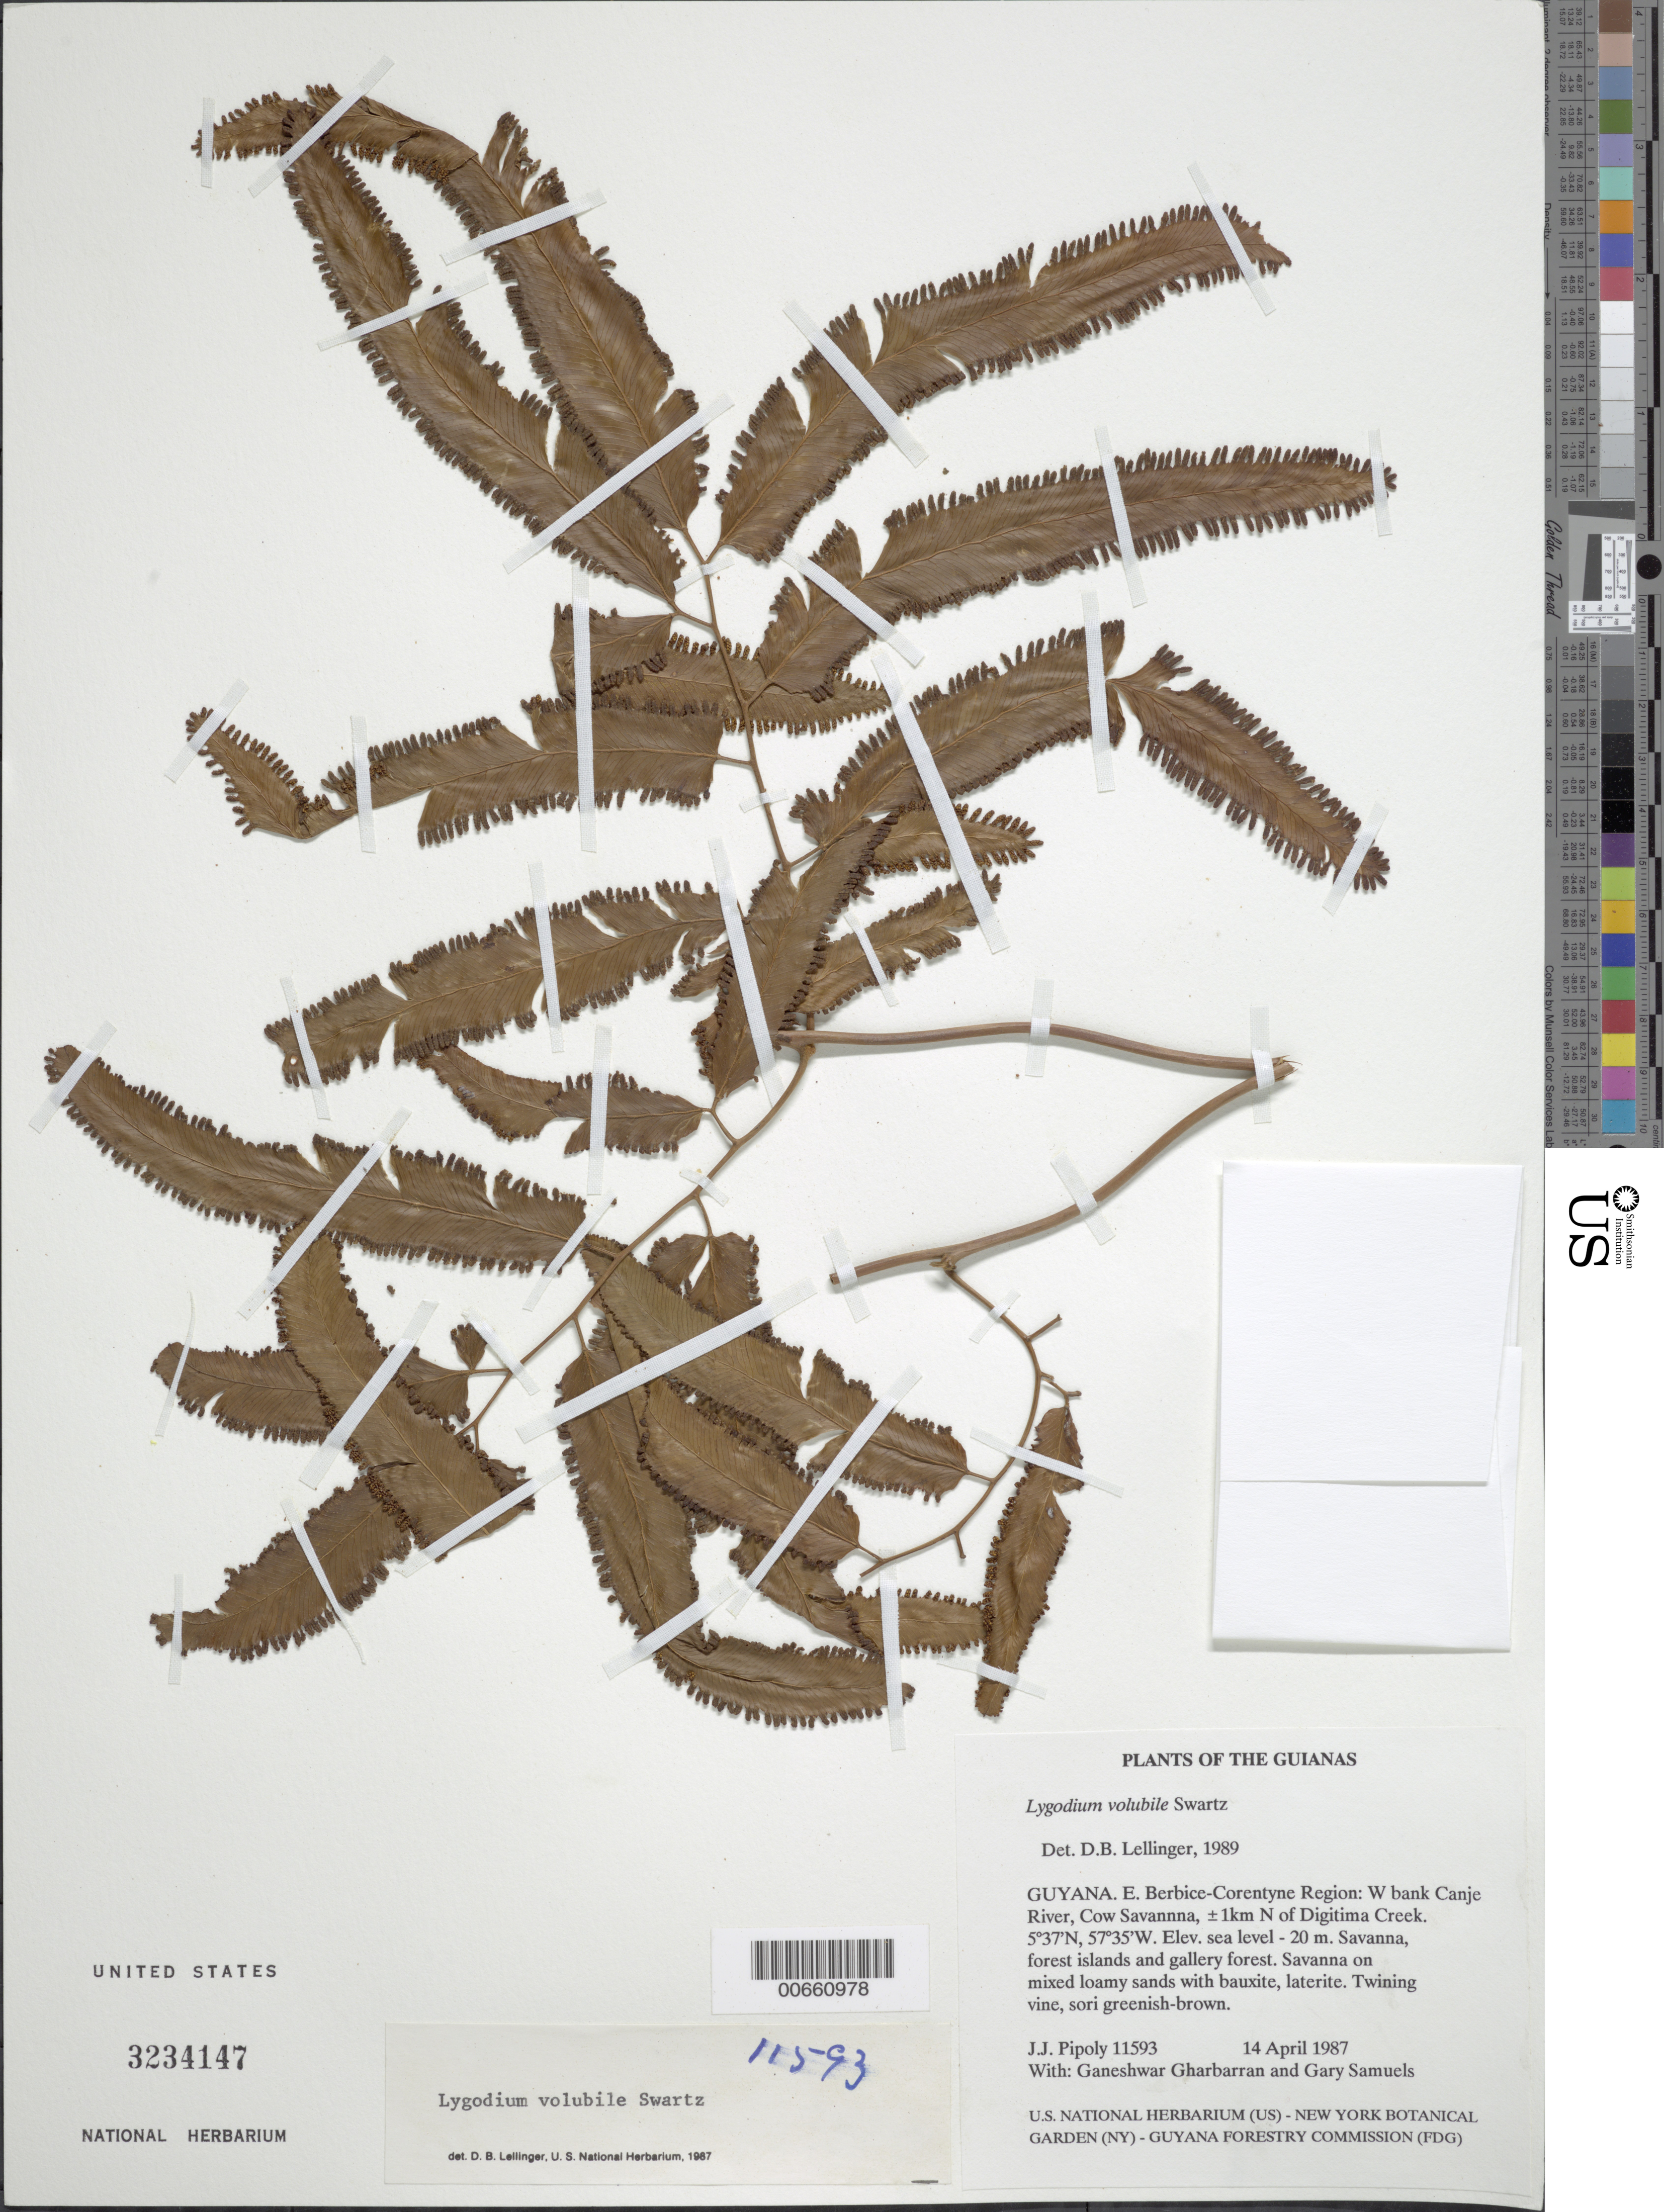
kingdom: Plantae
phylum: Tracheophyta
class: Polypodiopsida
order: Schizaeales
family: Lygodiaceae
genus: Lygodium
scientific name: Lygodium volubile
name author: Sw.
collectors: J. J. Pipoly, G. Gharbarran & G. Samuels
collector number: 11593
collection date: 1987-04-14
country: Guyana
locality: The Guianas, E. Berbice-Corentyne Region: W bank Canje River, Cow Savannna, ± 1 km N of Digitima Creek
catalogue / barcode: US 3234147